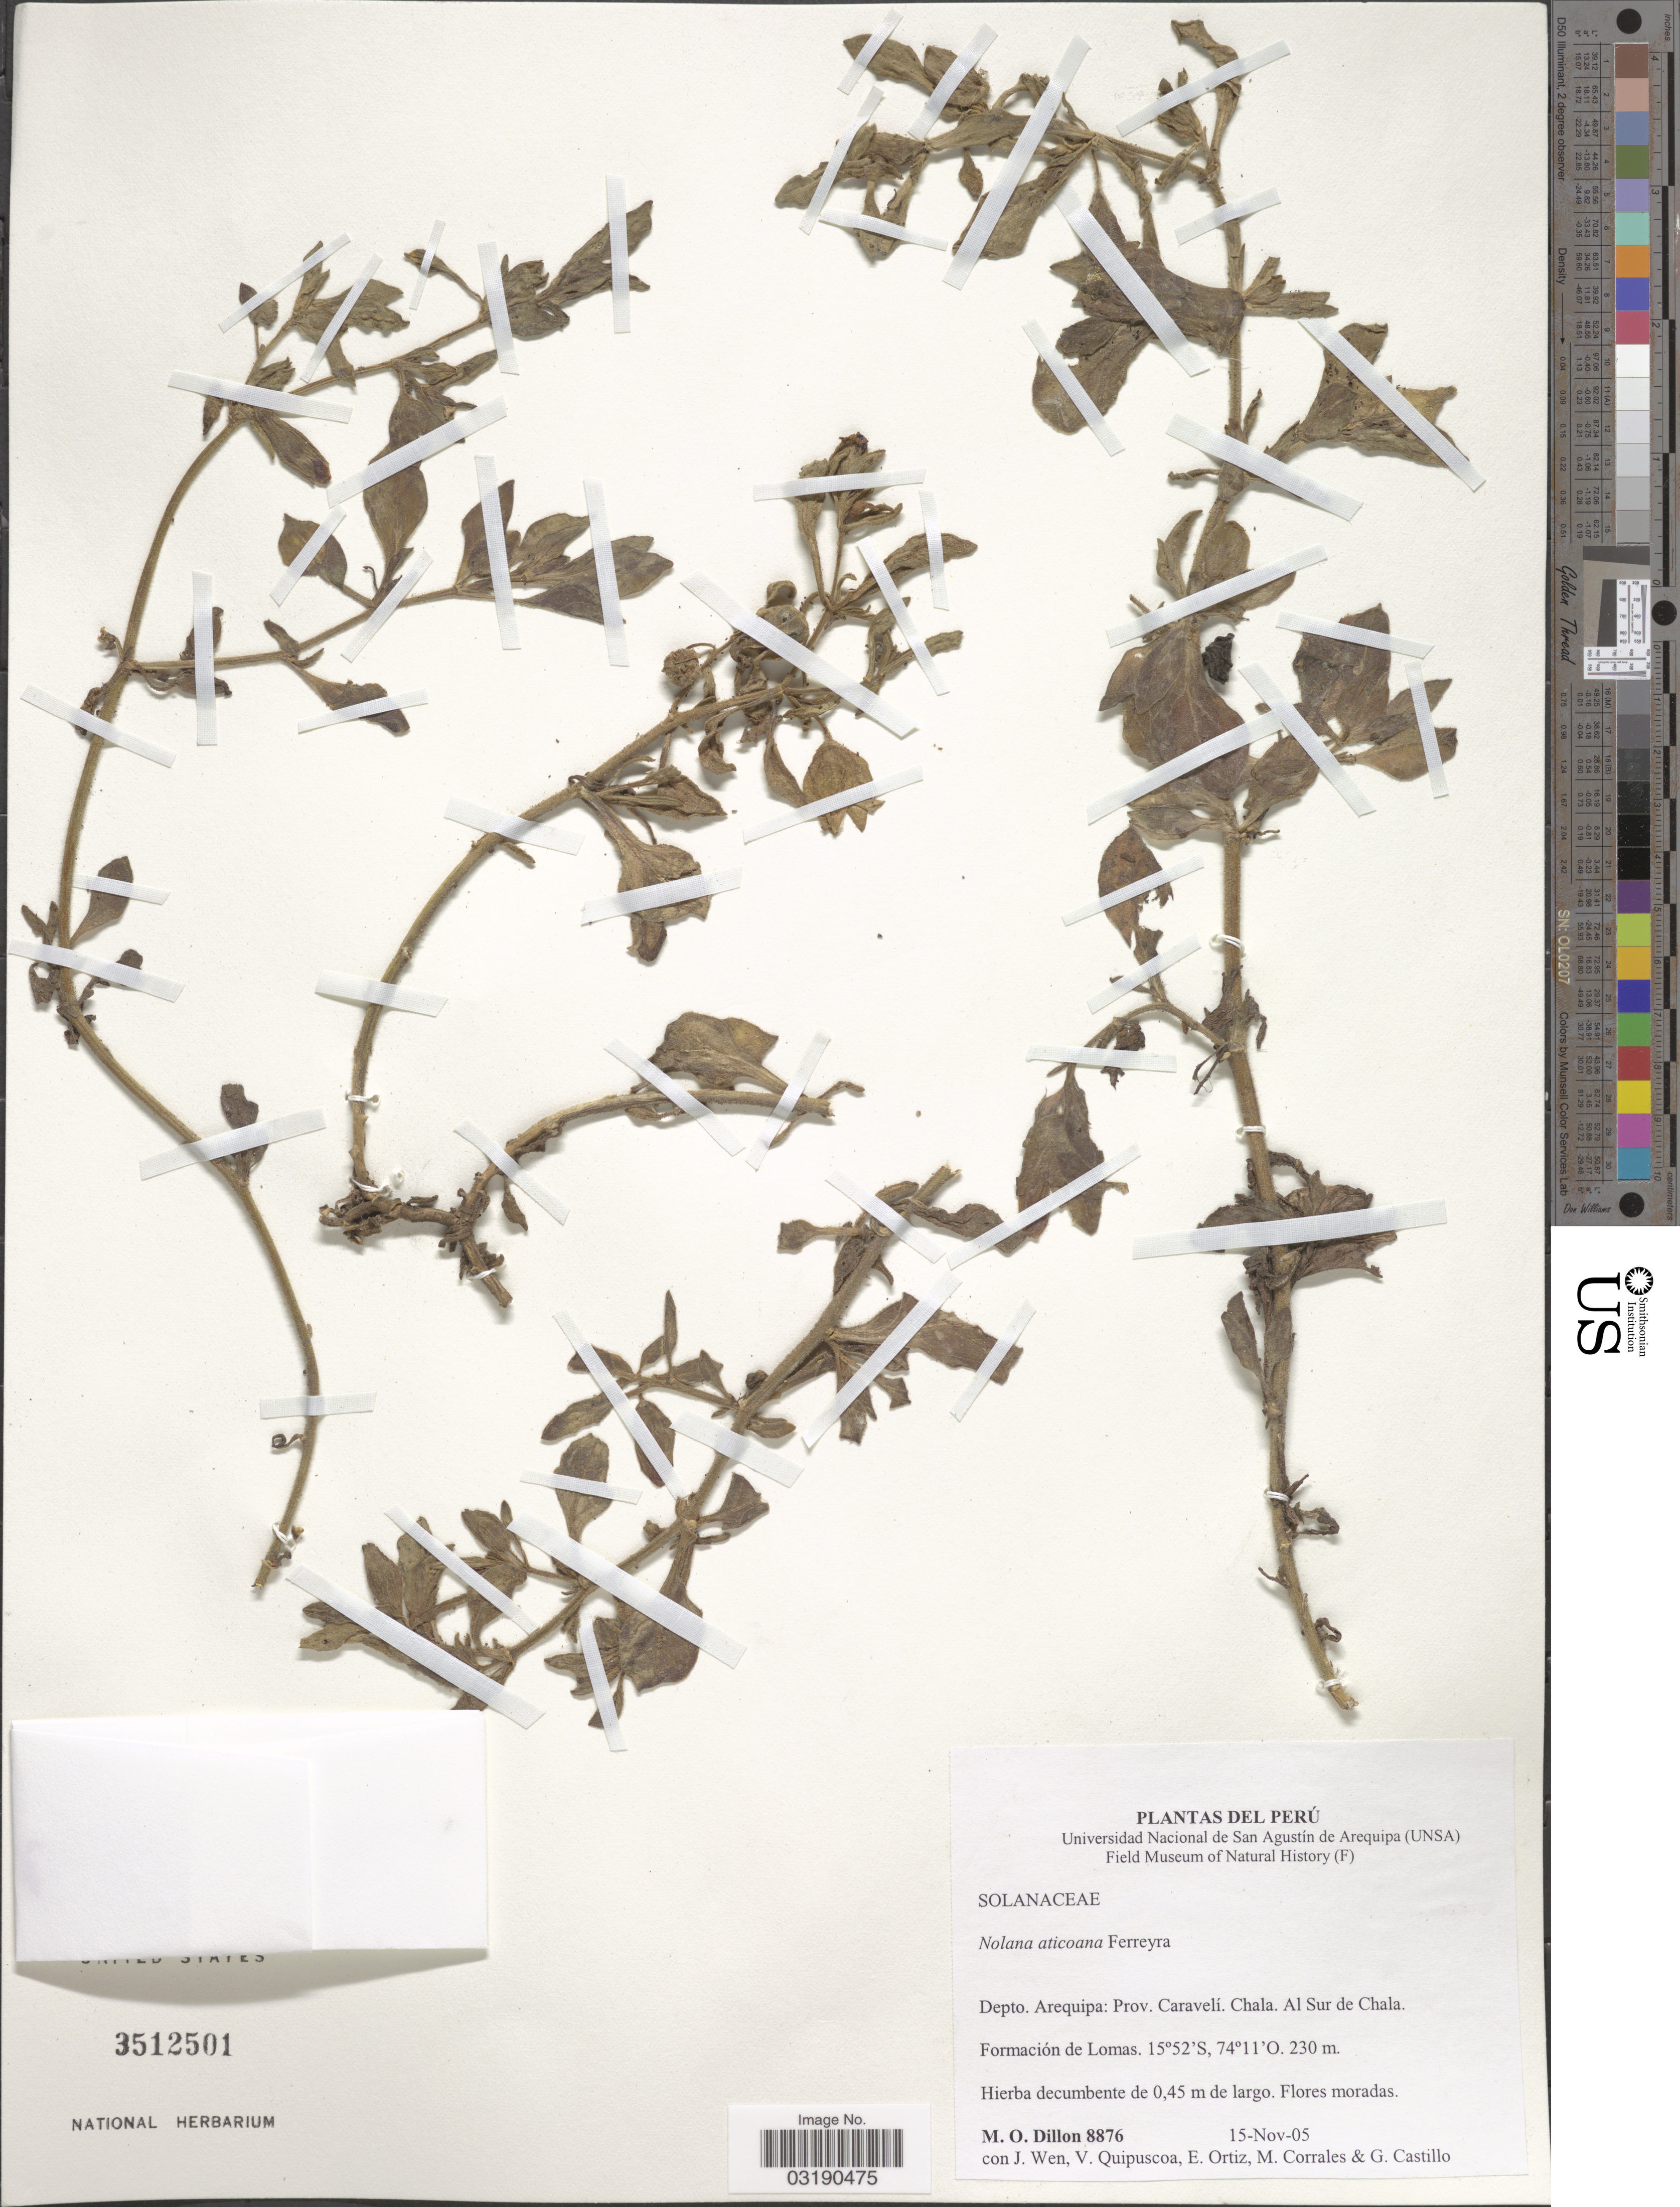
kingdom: Plantae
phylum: Tracheophyta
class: Magnoliopsida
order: Solanales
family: Solanaceae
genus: Nolana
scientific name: Nolana aticoana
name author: Ferreyra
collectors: M. O. Dillon, J. Wen, V. Quipuscoa, E. Ortiz & et al.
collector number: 8876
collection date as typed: Transcribed d/m/y: 15/11/5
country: Peru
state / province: Arequipa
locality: Depto. Arequipa: Prov. Caravelí. Chala. Al Sur de Chala.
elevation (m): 230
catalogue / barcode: US 3512501